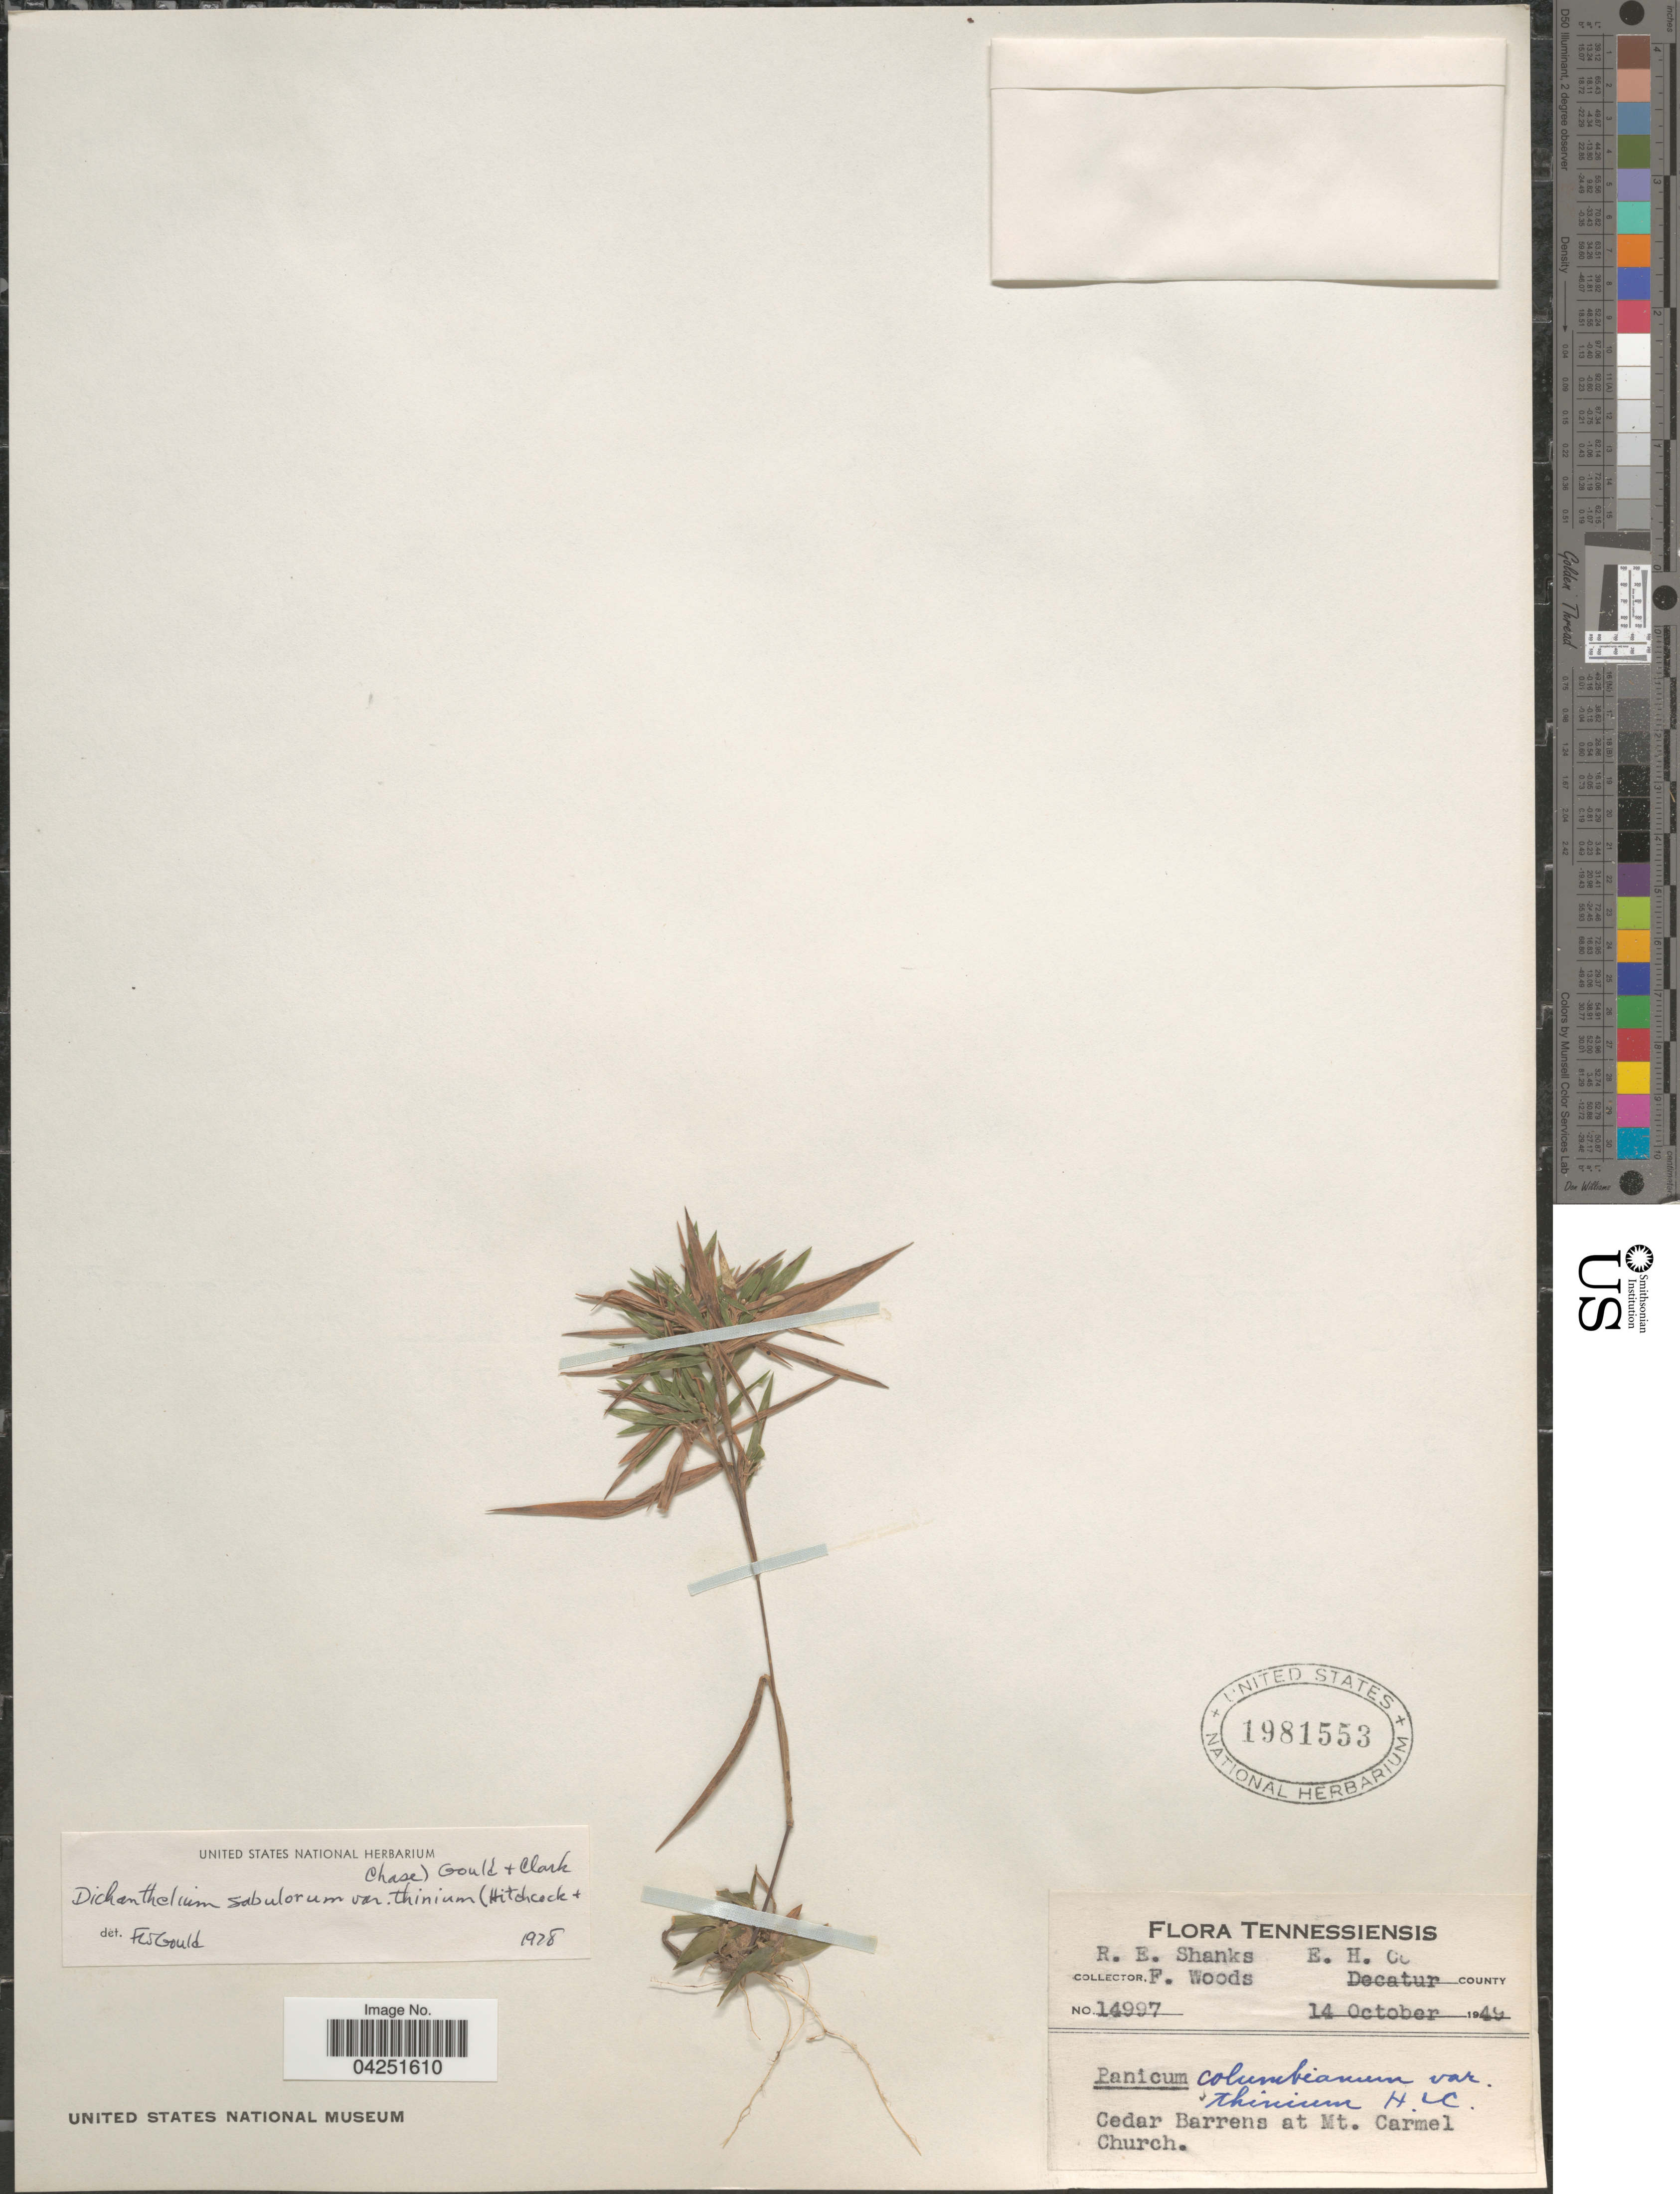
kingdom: Plantae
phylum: Tracheophyta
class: Liliopsida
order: Poales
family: Poaceae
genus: Dichanthelium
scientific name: Dichanthelium acuminatum var. acuminatum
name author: (Sw.) Gould & C.A. Clark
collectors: R. Shanks, F. Woods & E. H. Cooley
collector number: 14997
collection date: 1949-10-14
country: United States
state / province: Tennessee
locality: Tennessiensis. Decatur County. Cedar Barrens at Mt. Carmel Church.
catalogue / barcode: US 1981553